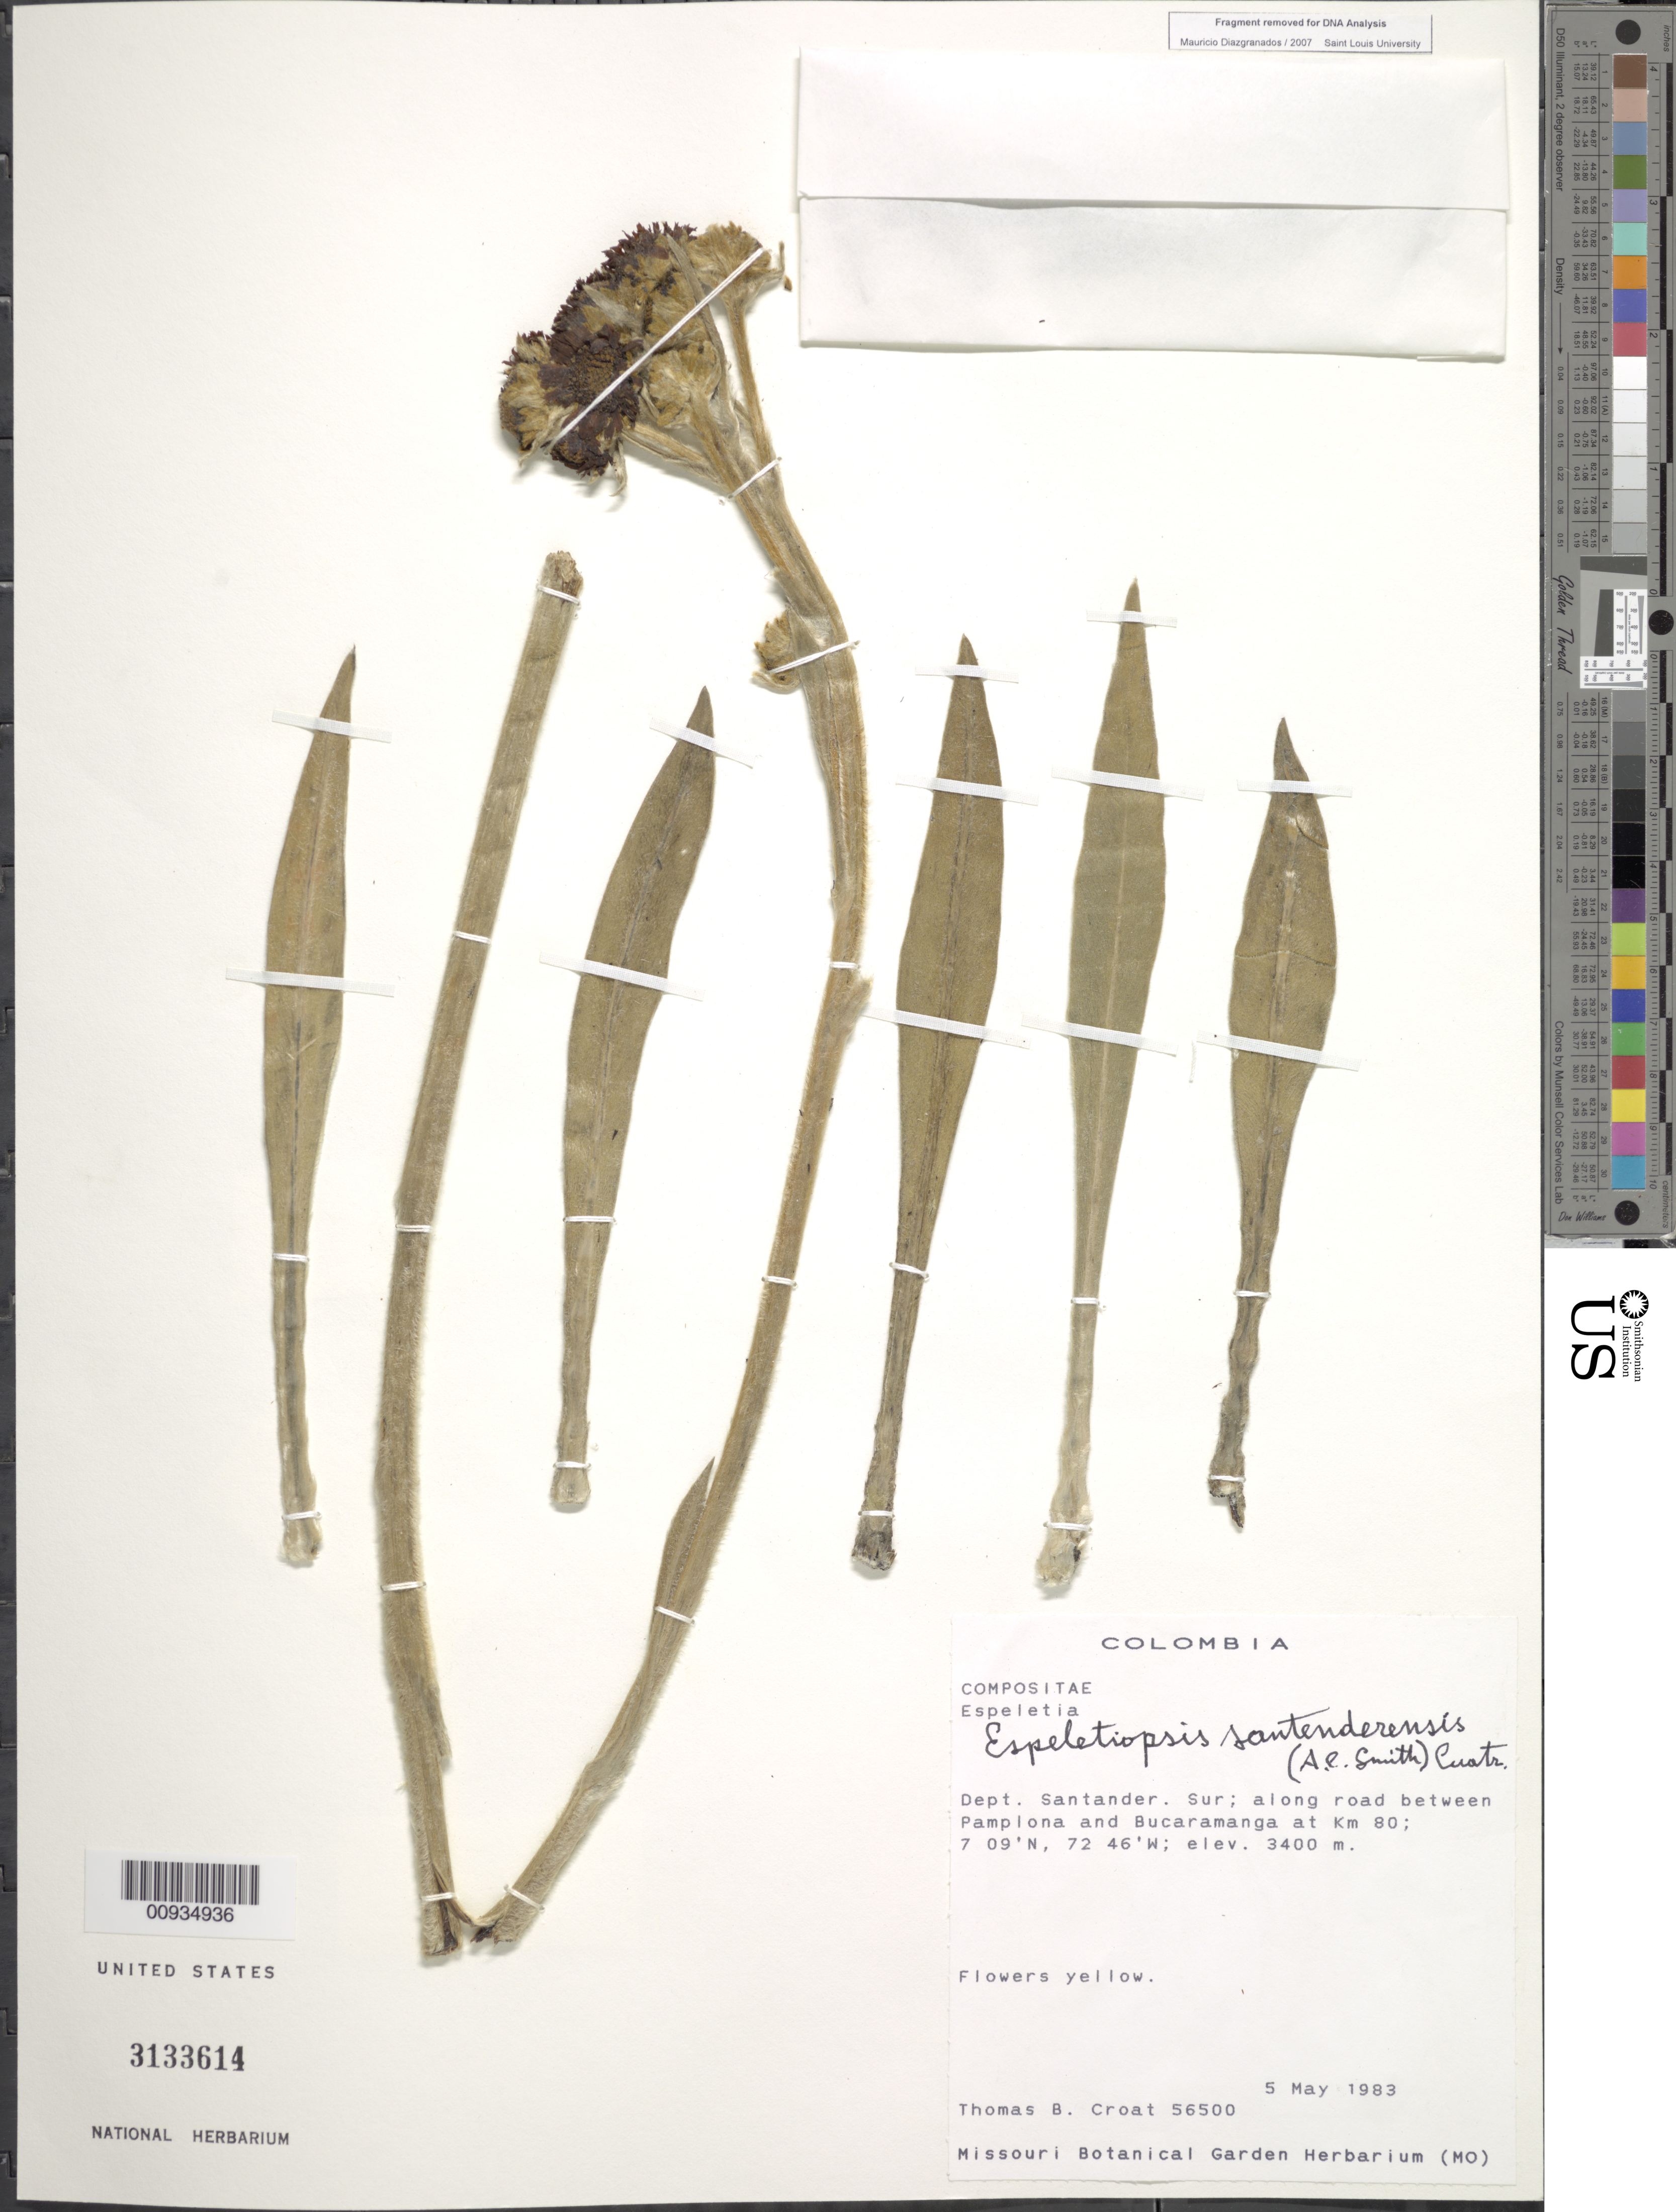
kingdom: Plantae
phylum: Tracheophyta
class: Magnoliopsida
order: Asterales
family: Asteraceae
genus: Espeletiopsis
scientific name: Espeletiopsis santanderensis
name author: (A.C. Sm.) Cuatrec.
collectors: T. B. Croat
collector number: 56500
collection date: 1983-05-05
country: Colombia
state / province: Santander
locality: Sur; along road between Pamplona and Bucaramanga at km 80.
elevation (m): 3400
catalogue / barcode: US 3133614